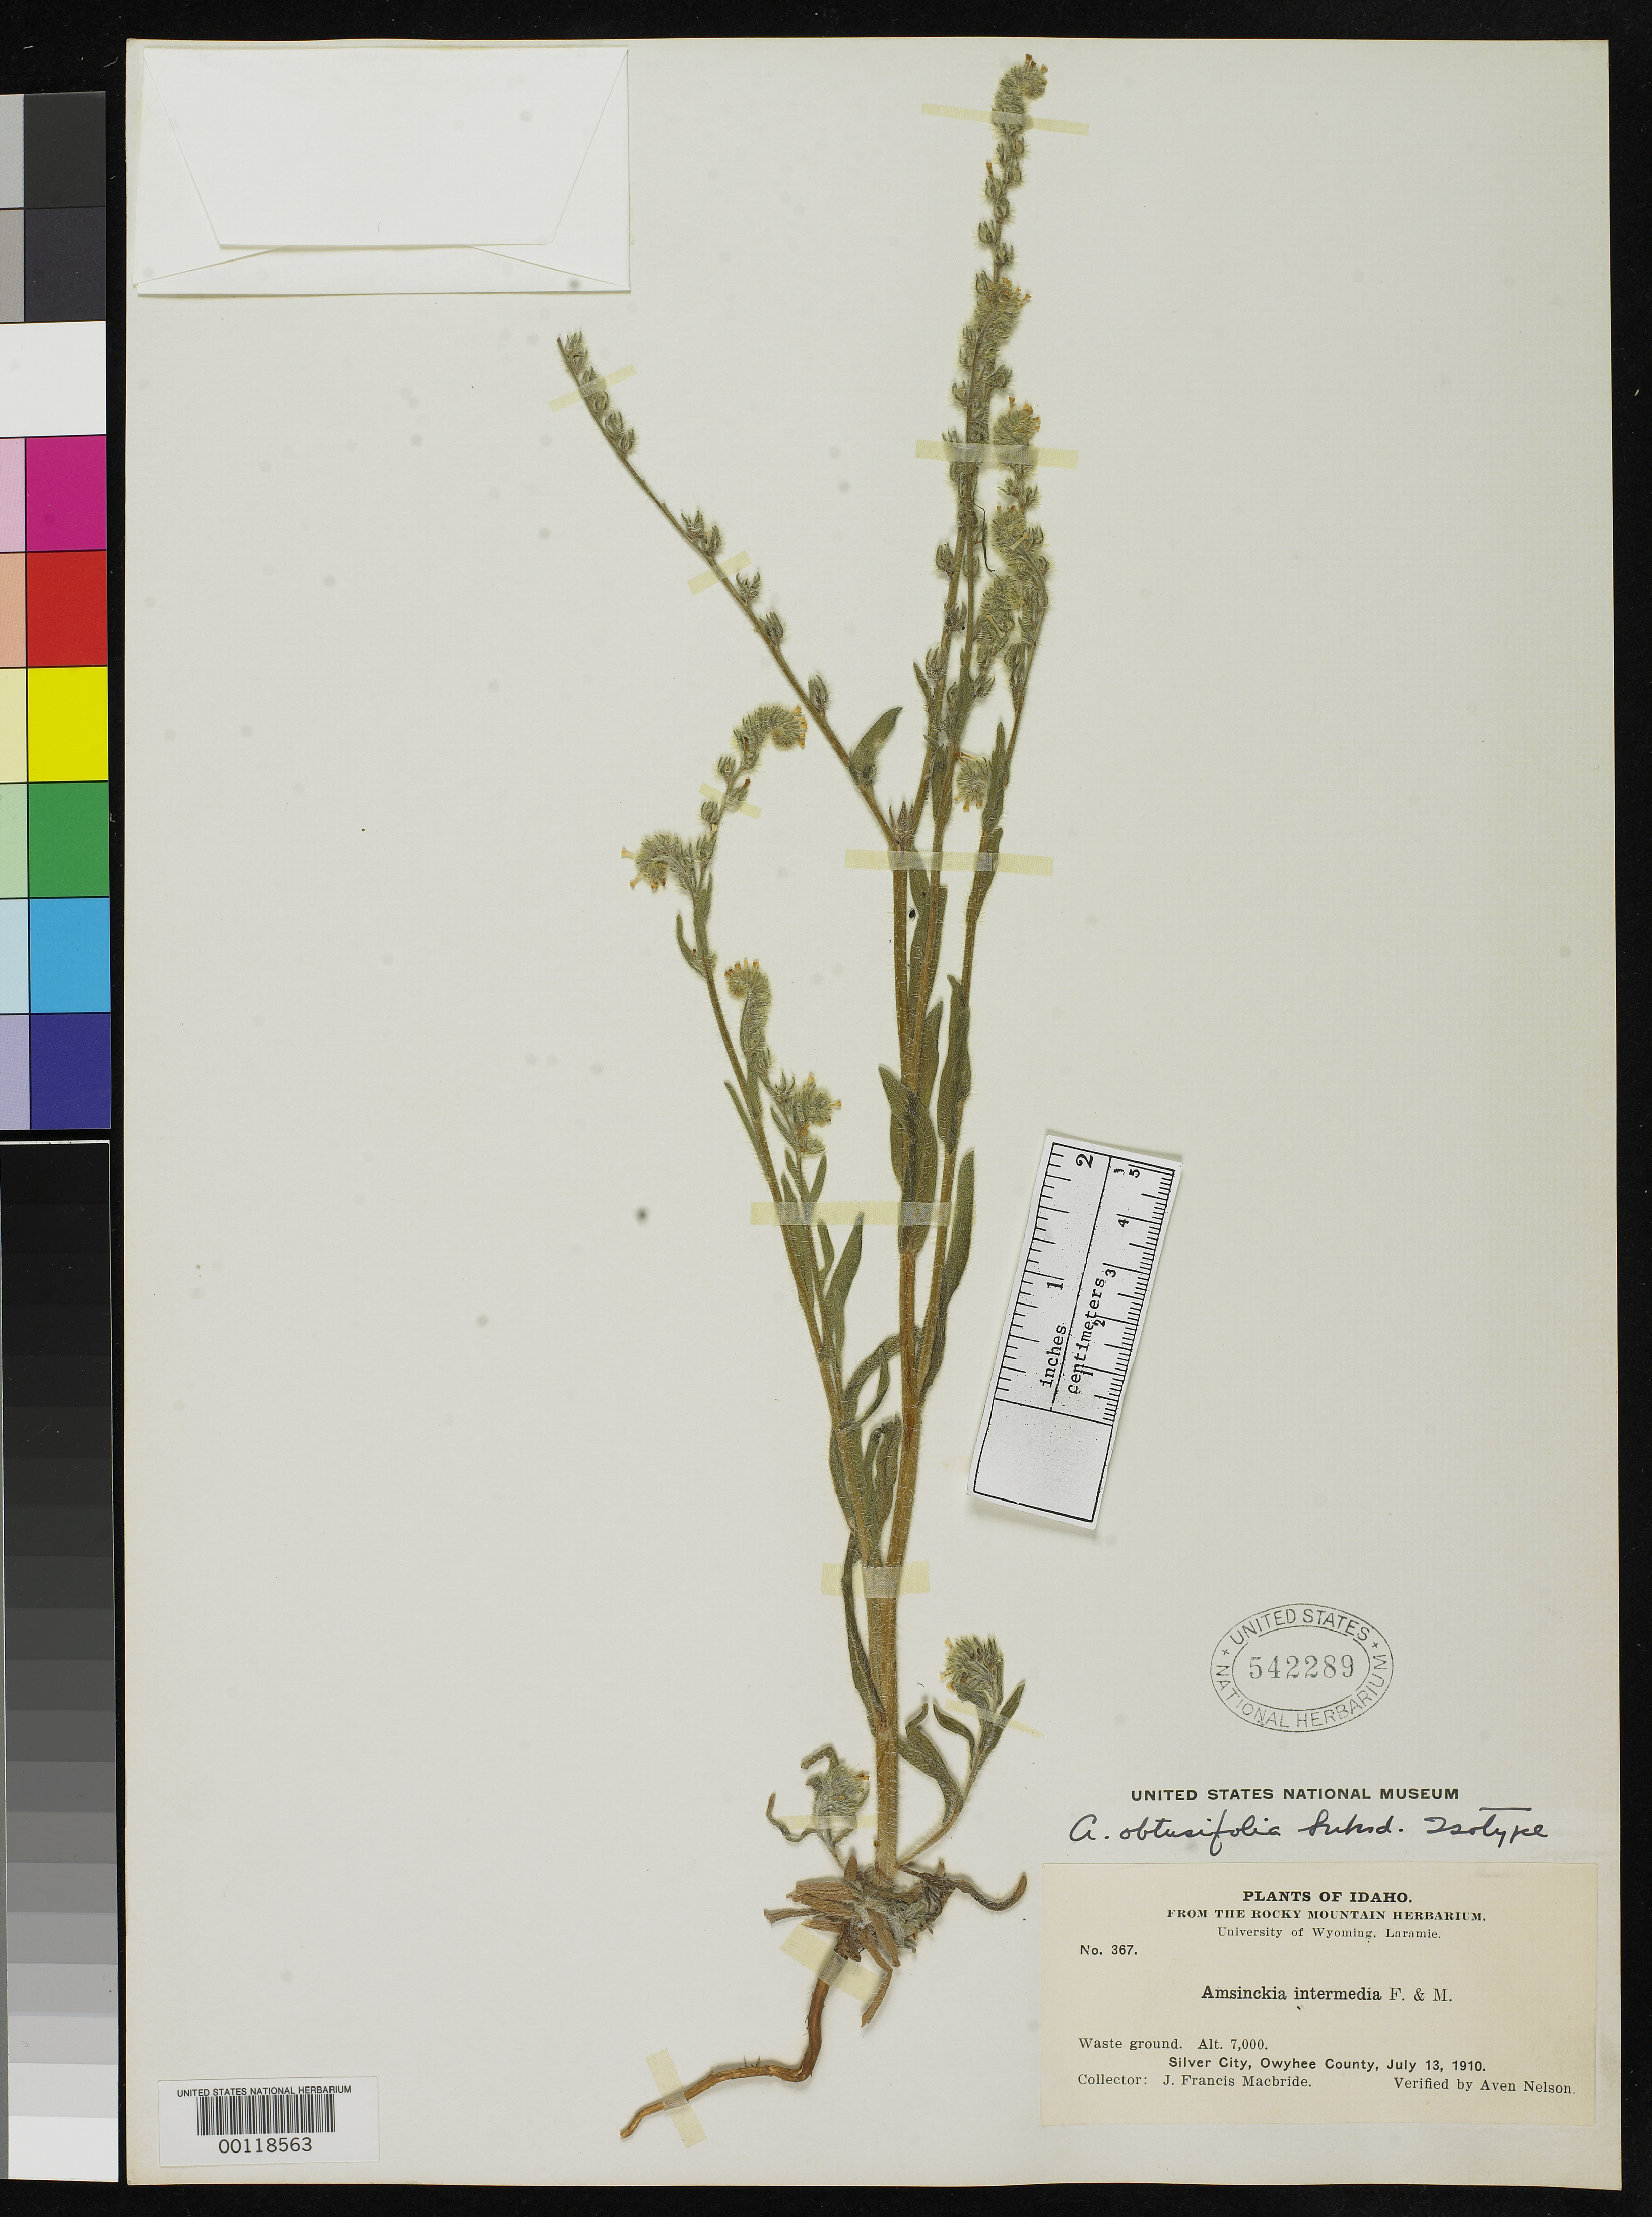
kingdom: Plantae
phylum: Tracheophyta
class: Magnoliopsida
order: Boraginales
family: Boraginaceae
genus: Amsinckia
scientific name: Amsinckia obtusifolia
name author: Suksd.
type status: Isotype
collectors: J. F. Macbride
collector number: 367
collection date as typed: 13 Jul 1910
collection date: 1910-07-13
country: United States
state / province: Idaho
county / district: Owyhee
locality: Silver City.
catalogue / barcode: US 542289